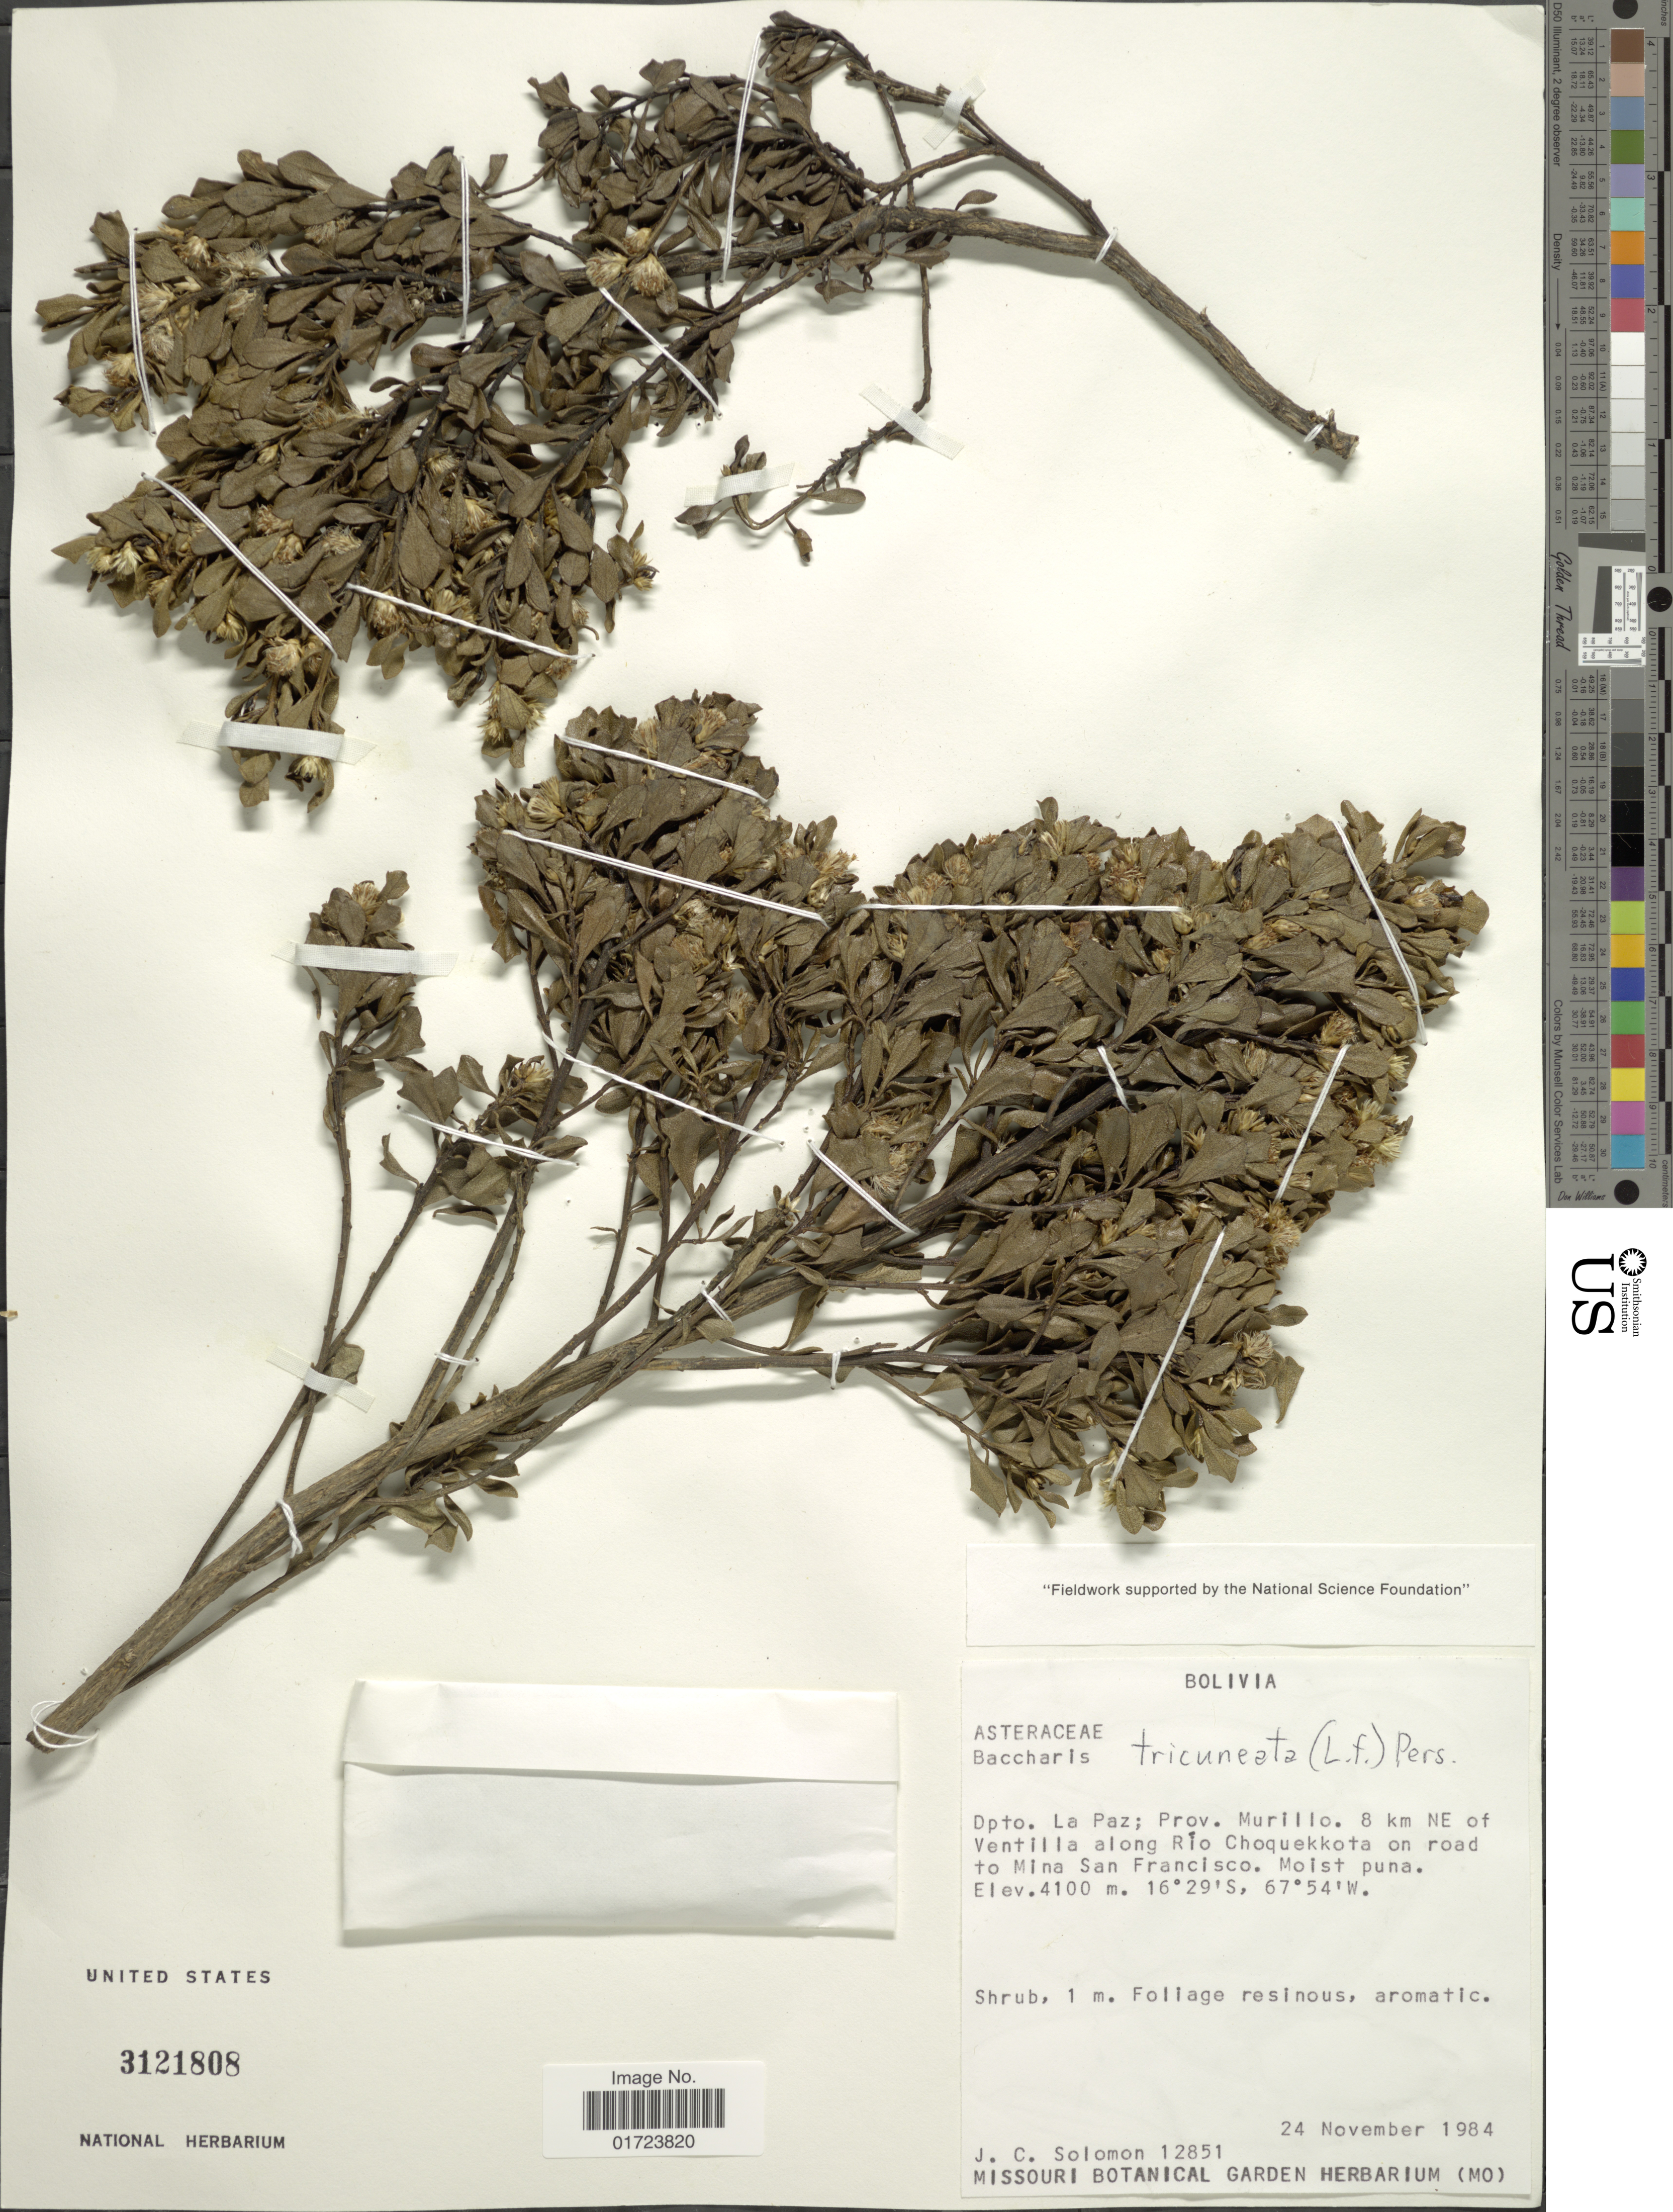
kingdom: Plantae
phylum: Tracheophyta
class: Magnoliopsida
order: Asterales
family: Asteraceae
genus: Baccharis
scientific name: Baccharis tricuneata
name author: (L. f.) Pers.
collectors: J. C. Solomon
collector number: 12851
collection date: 1984-11-24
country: Bolivia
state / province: La Paz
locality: Dpto. La Paz; Prov. Murillo. 8 km NE of Ventilla along Rio Choquekkota on road to Mina San Francisco.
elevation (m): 4100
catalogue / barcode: US 3121808